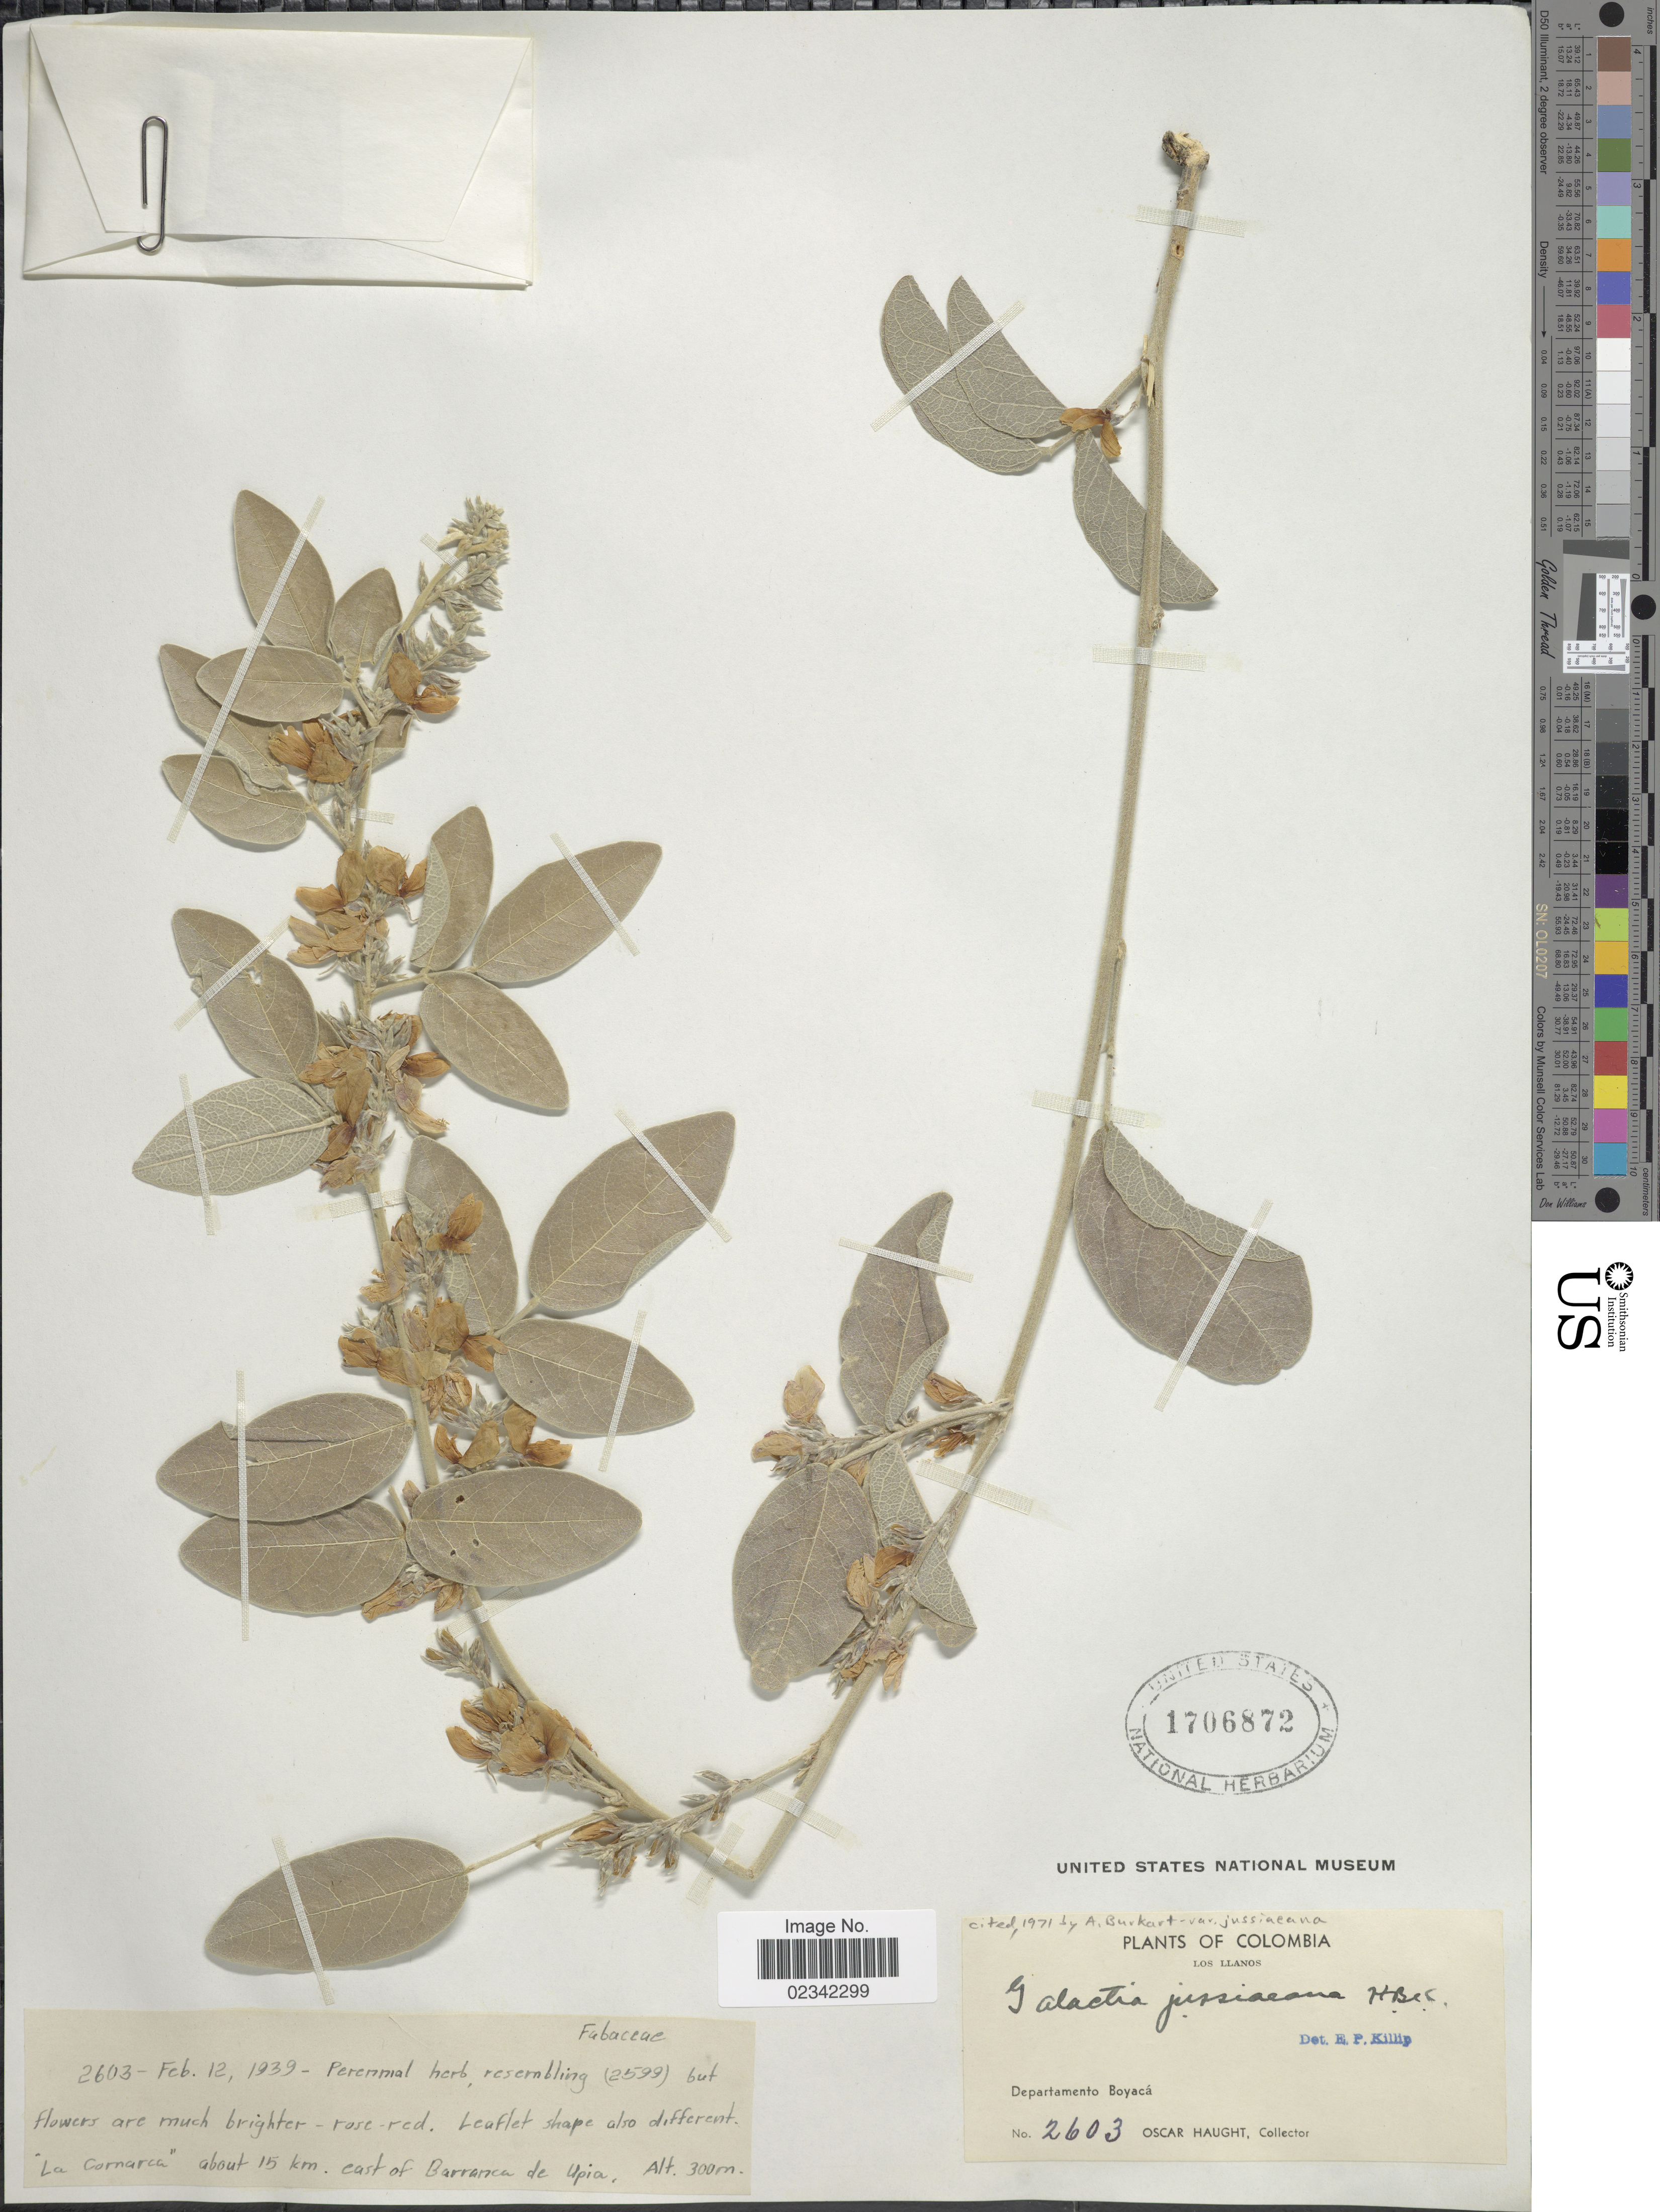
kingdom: Plantae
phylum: Tracheophyta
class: Magnoliopsida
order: Fabales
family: Fabaceae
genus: Galactia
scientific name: Galactia jussiaeana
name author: Kunth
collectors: O. Haught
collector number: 2603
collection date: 1939-02-12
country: Colombia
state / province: Boyacá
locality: Los Llanos, "La Cormarca", about 15 km. east of Barranca de Upia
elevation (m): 300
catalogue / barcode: US 1706872